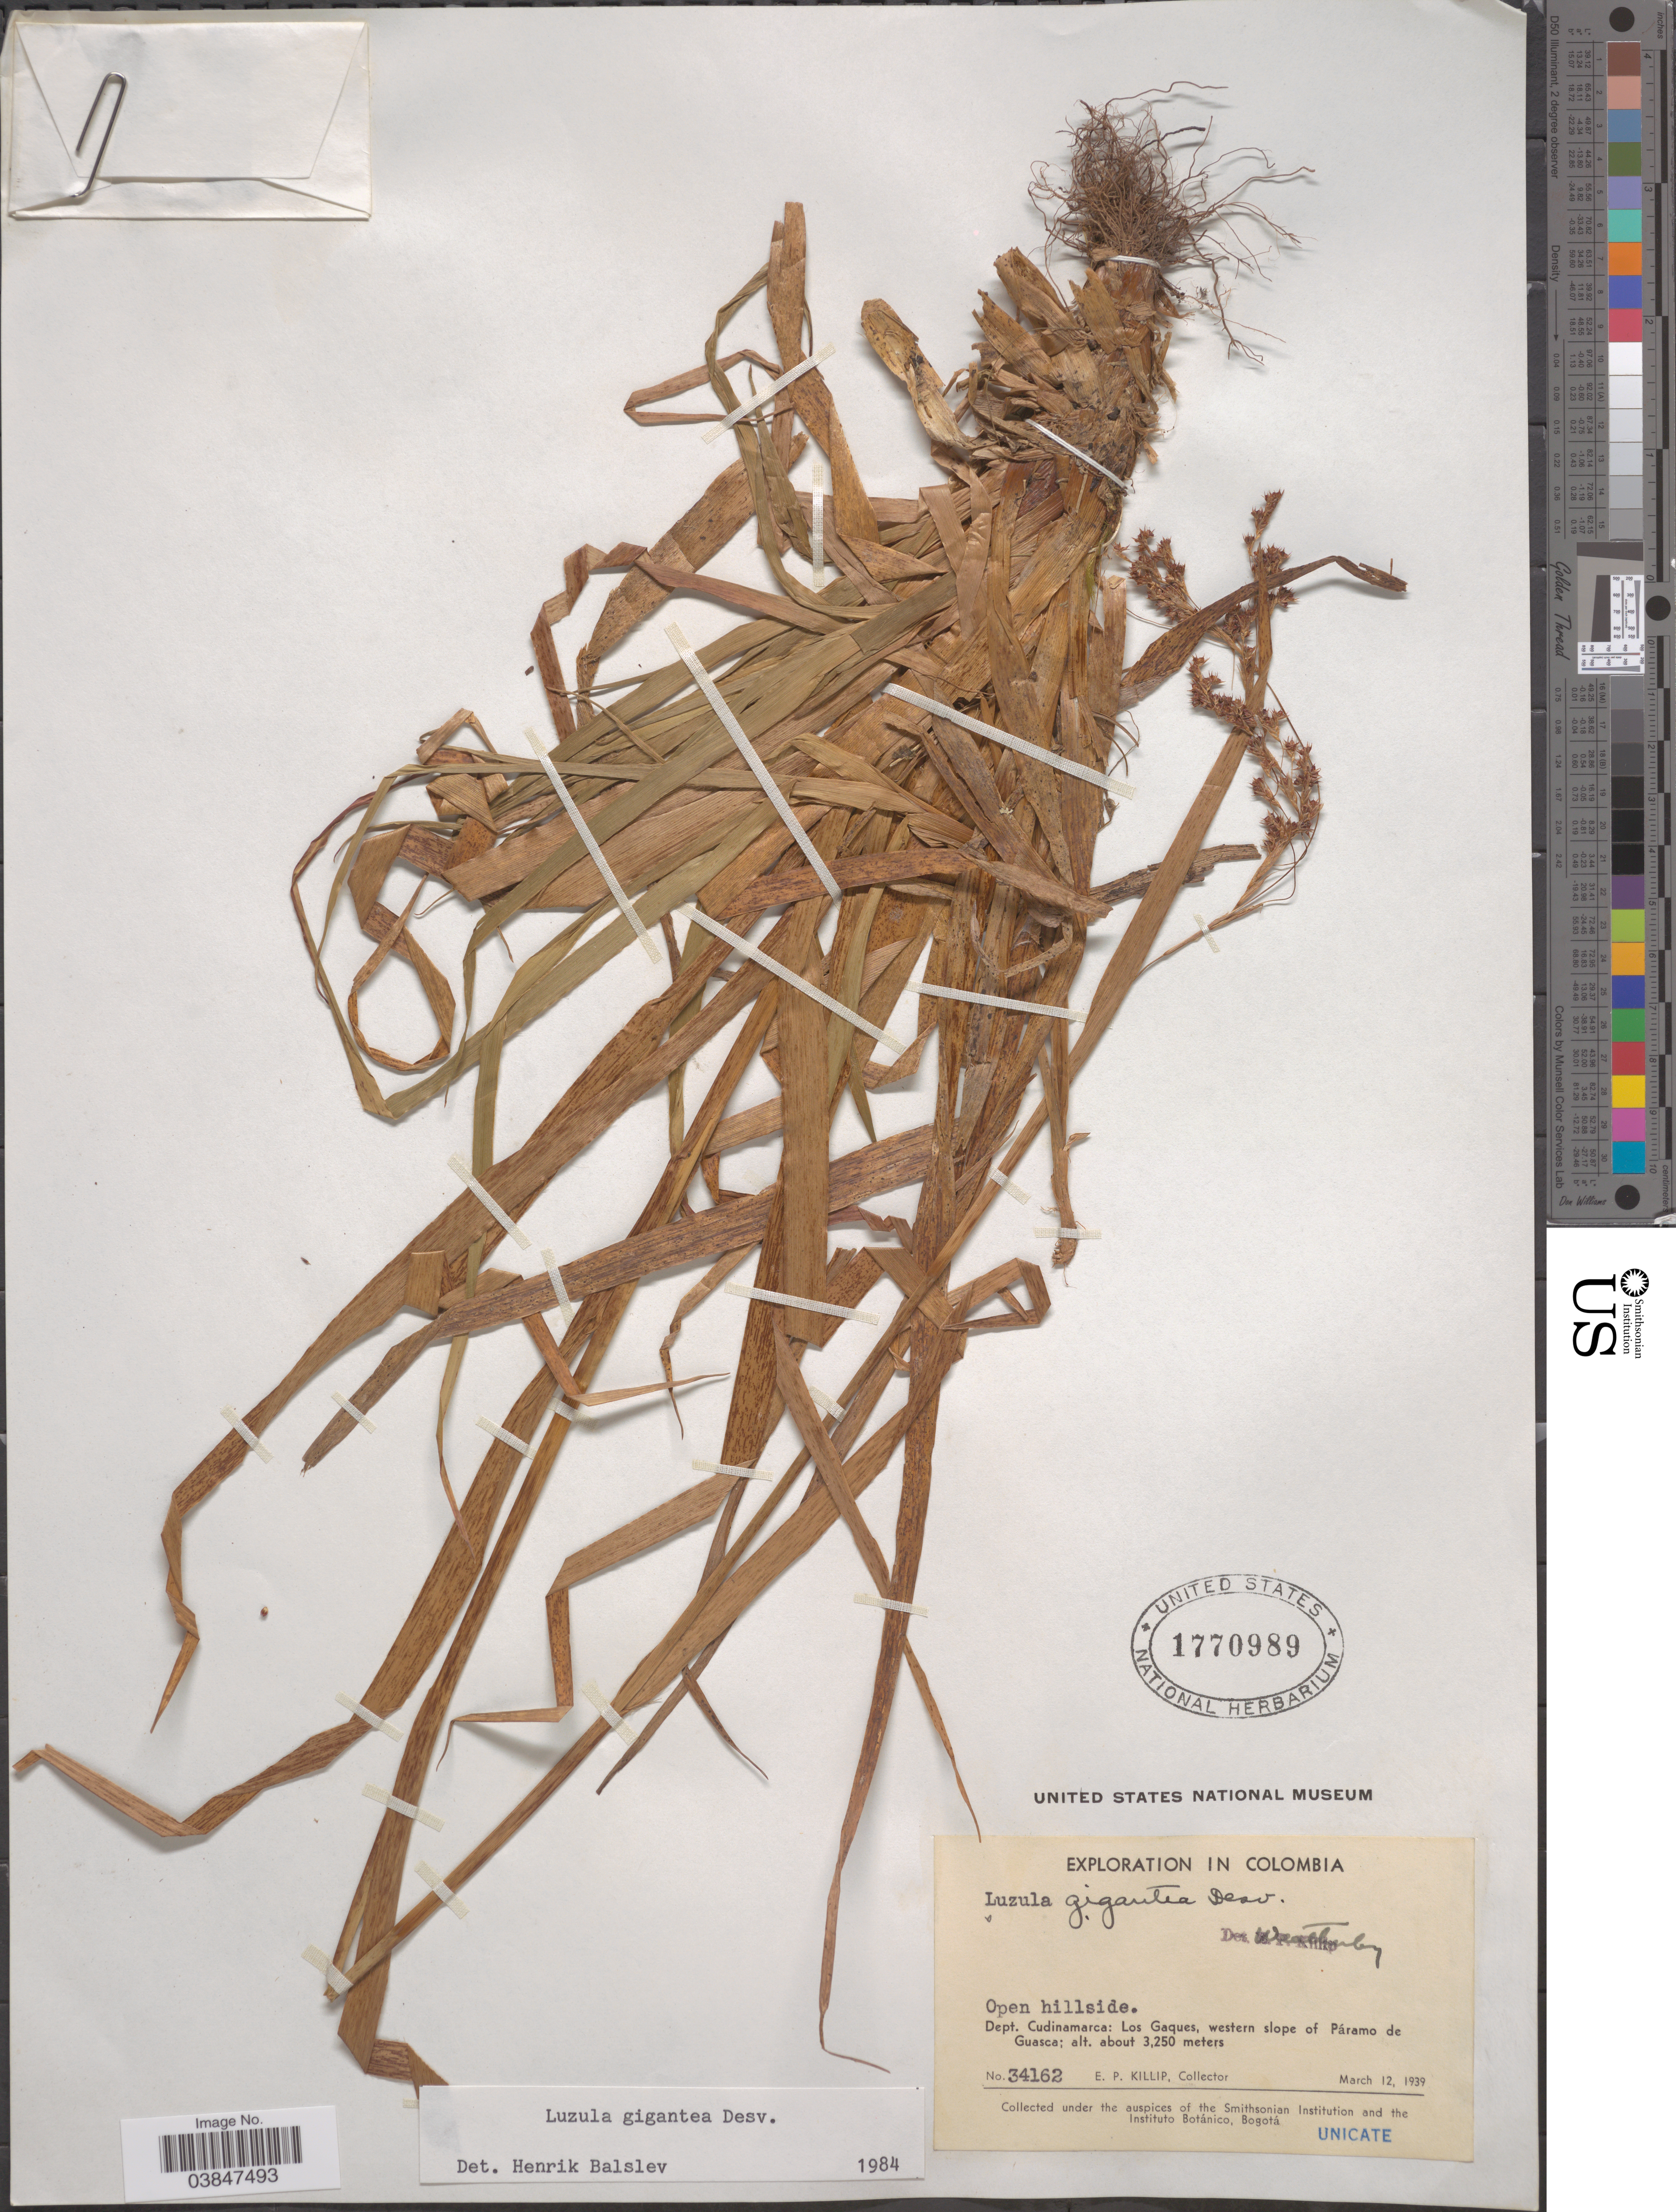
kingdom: Plantae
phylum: Tracheophyta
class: Liliopsida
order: Poales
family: Juncaceae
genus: Luzula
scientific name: Luzula gigantea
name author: Desv.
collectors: E. P. Killip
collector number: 34162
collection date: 1939-03-12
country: Colombia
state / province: Cundinamarca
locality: Open hillside. Dept. Cundinamarca: Los Gaques, western slope of Páramo de Guasca.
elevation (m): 3250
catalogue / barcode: US 1770989